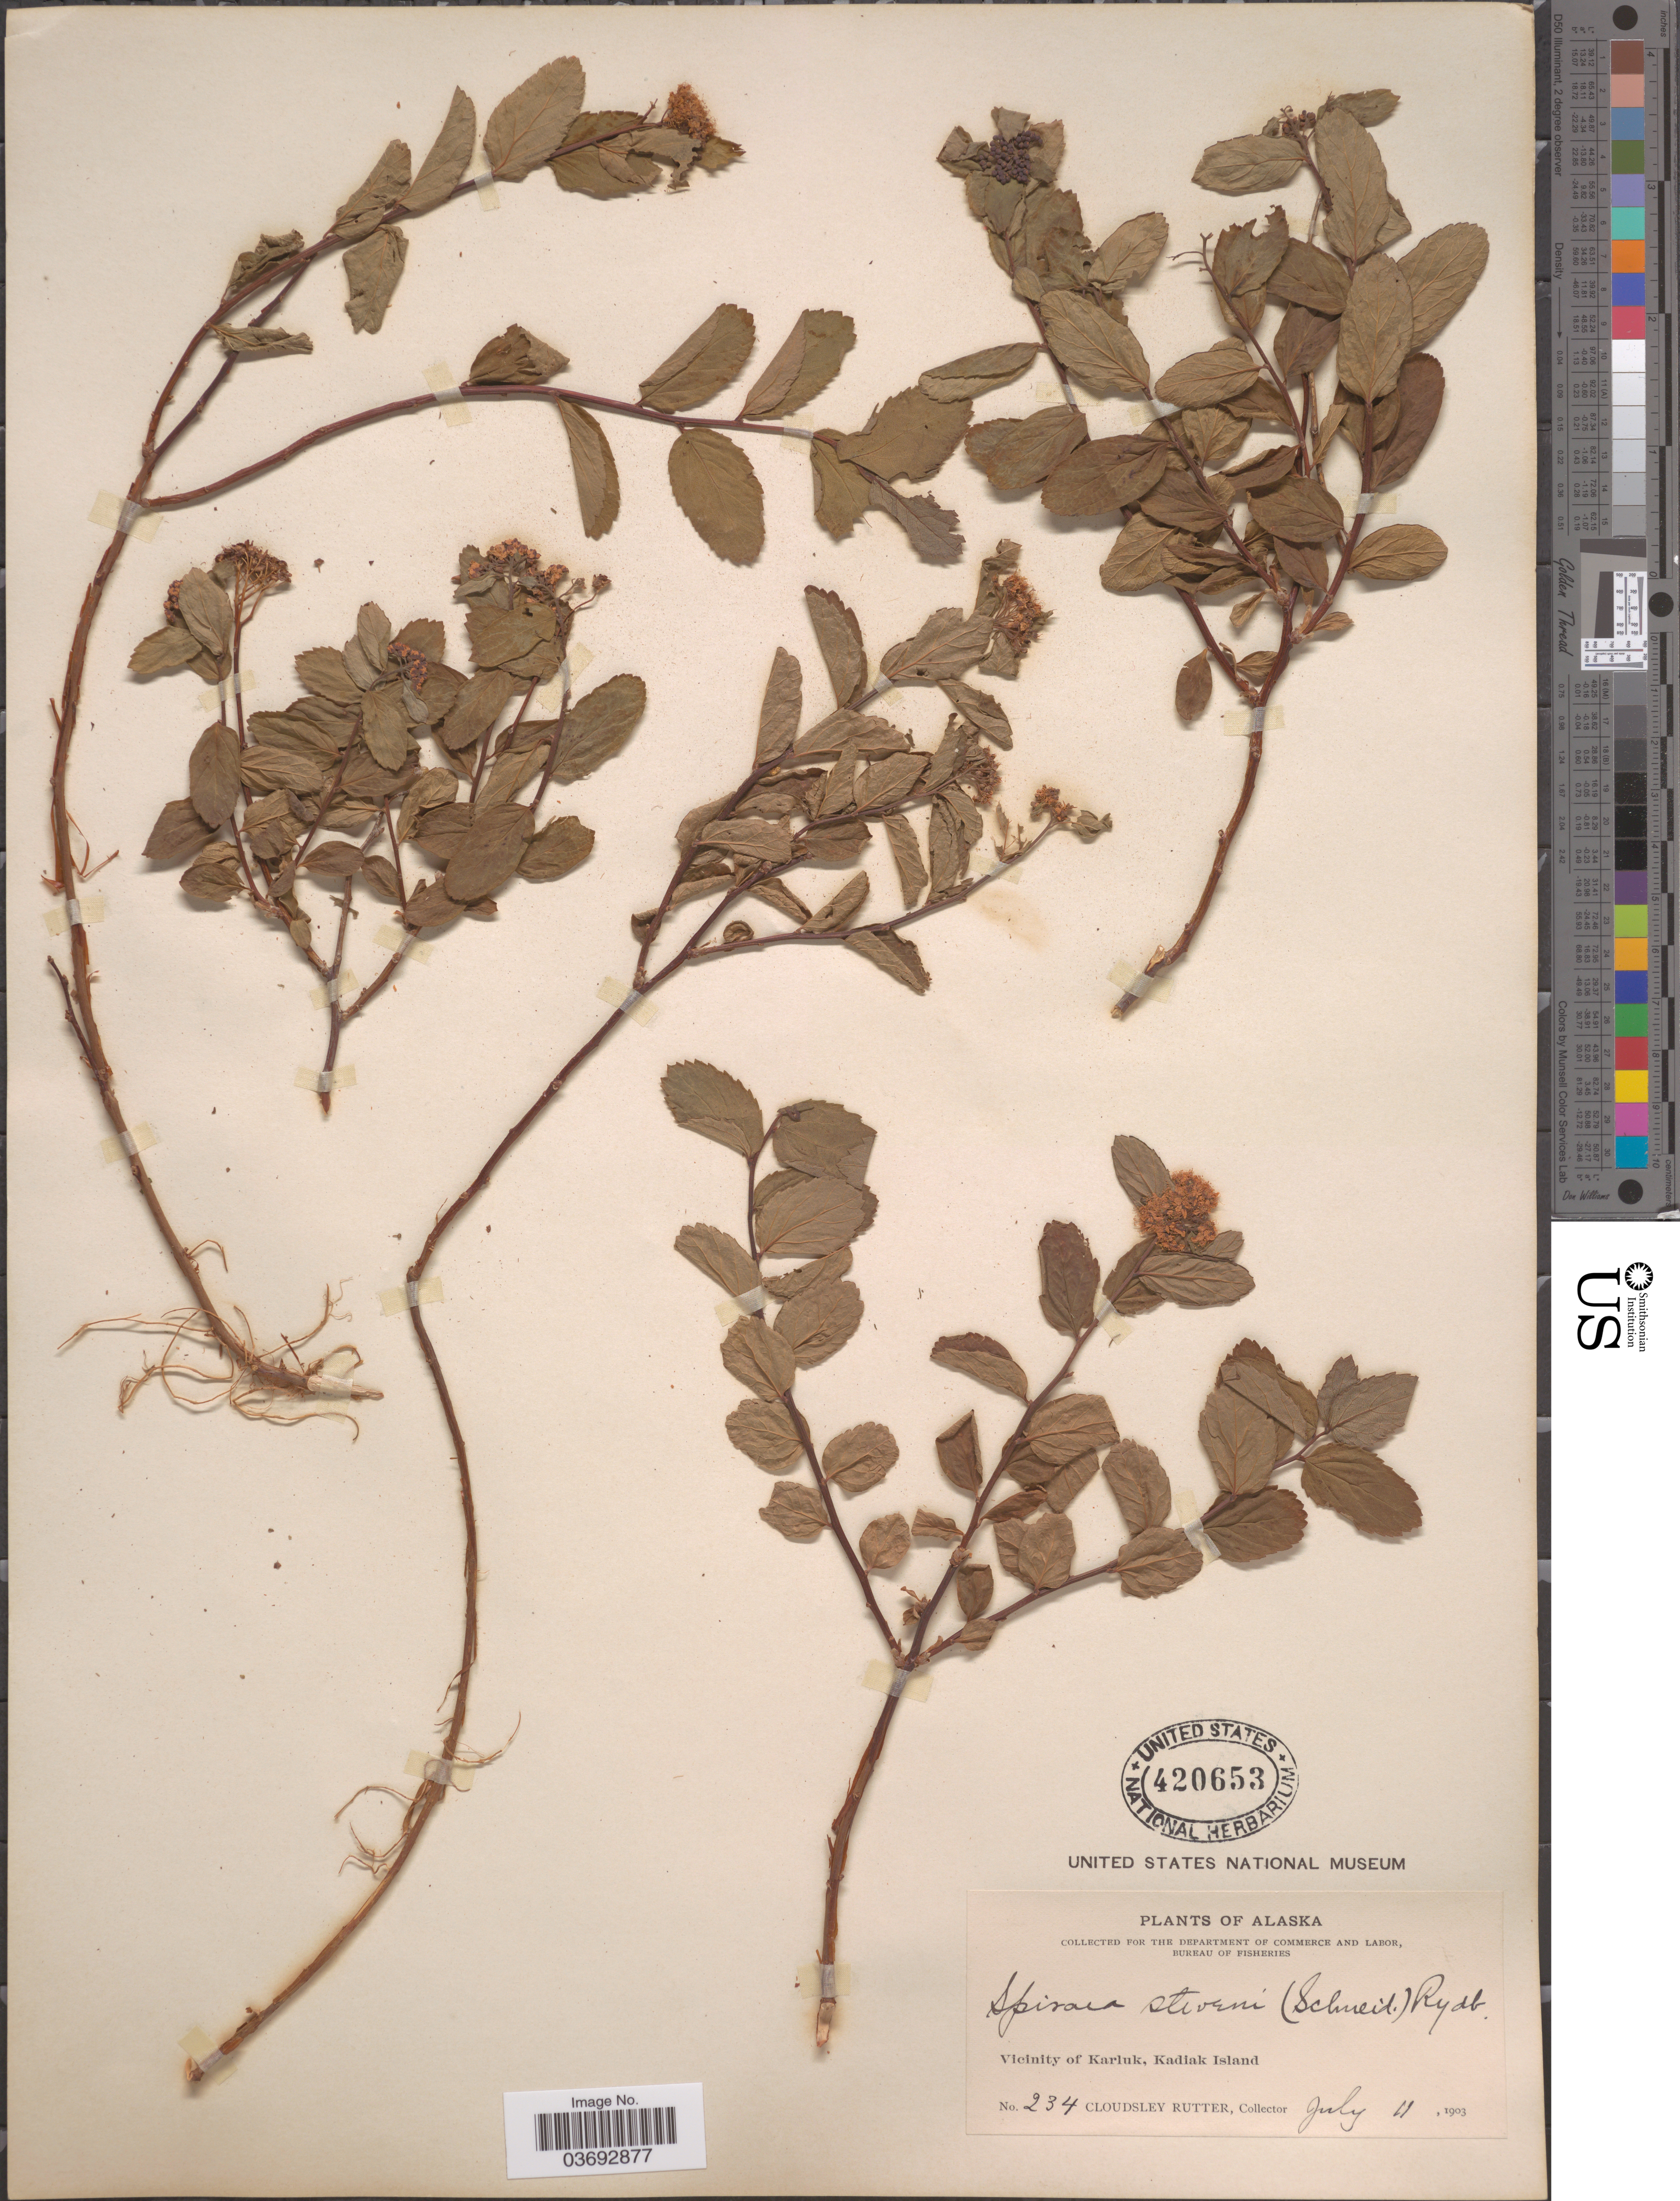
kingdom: Plantae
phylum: Tracheophyta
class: Magnoliopsida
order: Rosales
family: Rosaceae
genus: Spiraea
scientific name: Spiraea stevenii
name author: (C.K. Schneid.) Rydb.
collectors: C. Rutter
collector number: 234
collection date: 1903-07-11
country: United States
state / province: Alaska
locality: Vicinity of Karluk, Kadiak Island.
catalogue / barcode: US 420653